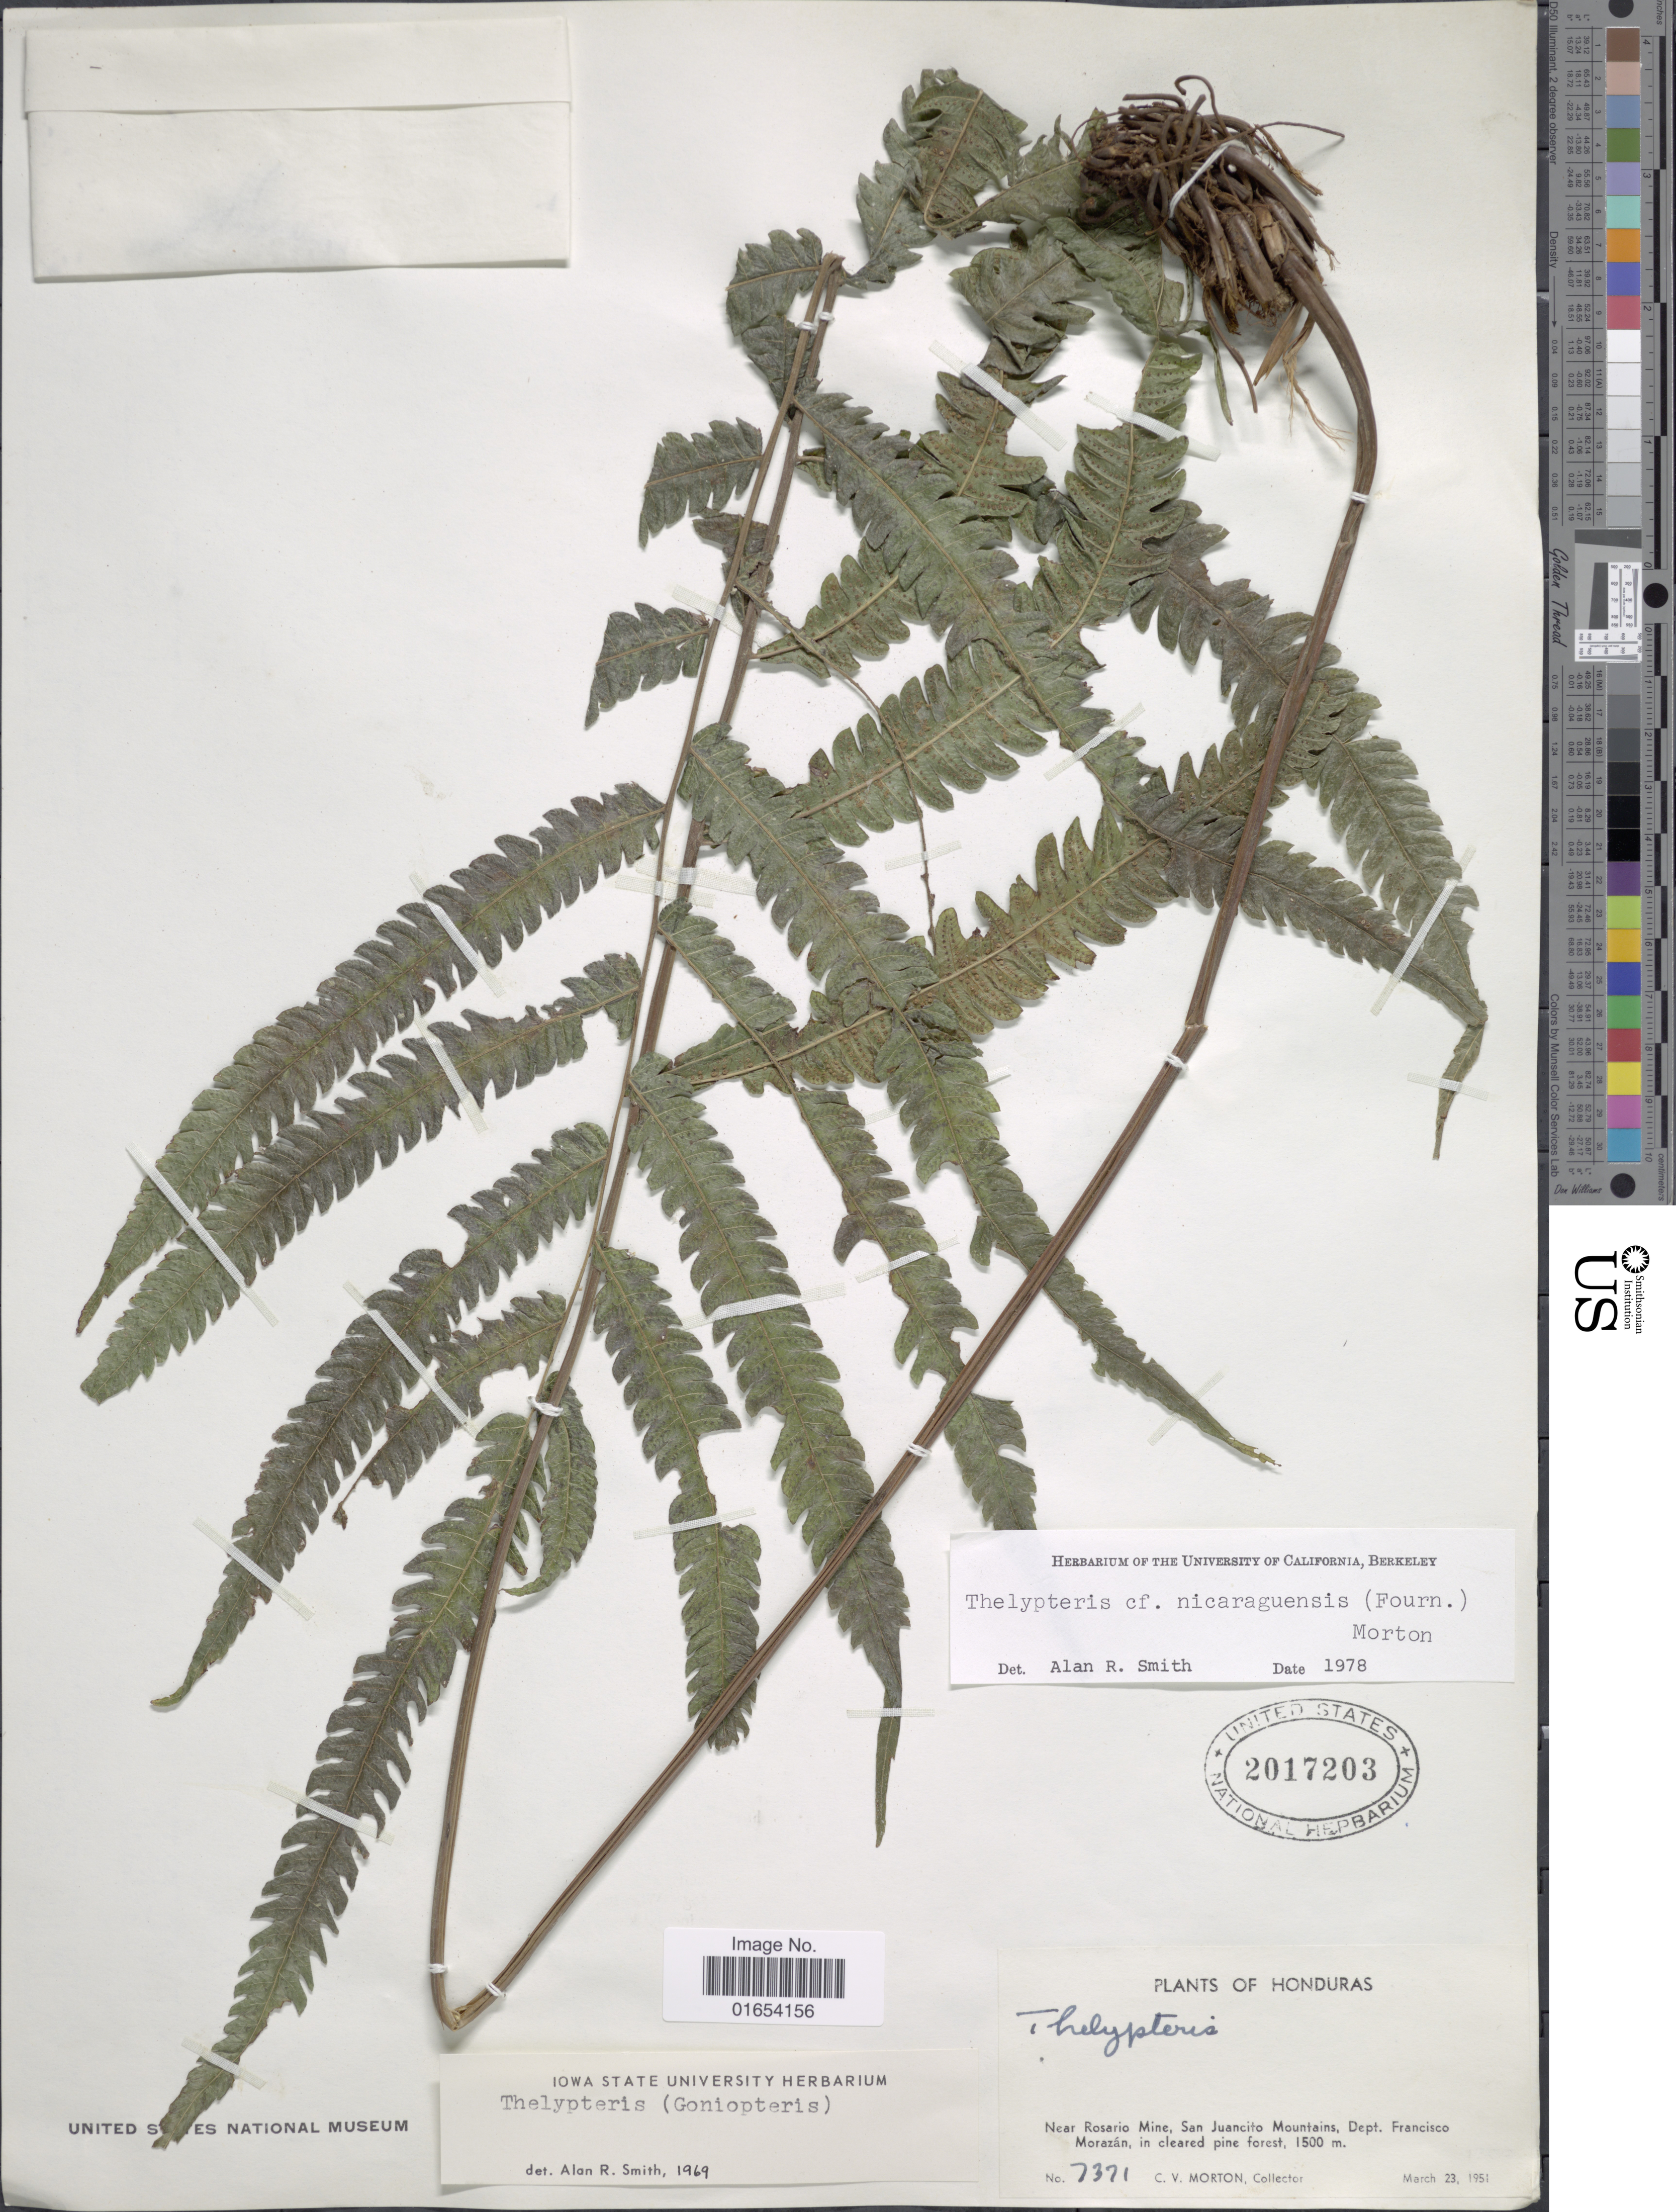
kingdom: Plantae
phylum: Tracheophyta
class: Polypodiopsida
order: Polypodiales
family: Thelypteridaceae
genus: Goniopteris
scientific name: Goniopteris nicaraguensis (C. Chr.) comb. nov., ined 2015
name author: (C. Chr.)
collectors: C. V. Morton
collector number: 7371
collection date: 1951-03-23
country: Honduras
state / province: Fco. Morazán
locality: Near Rosario Mine,, San Juancito Mountains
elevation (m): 1500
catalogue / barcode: US 2017203